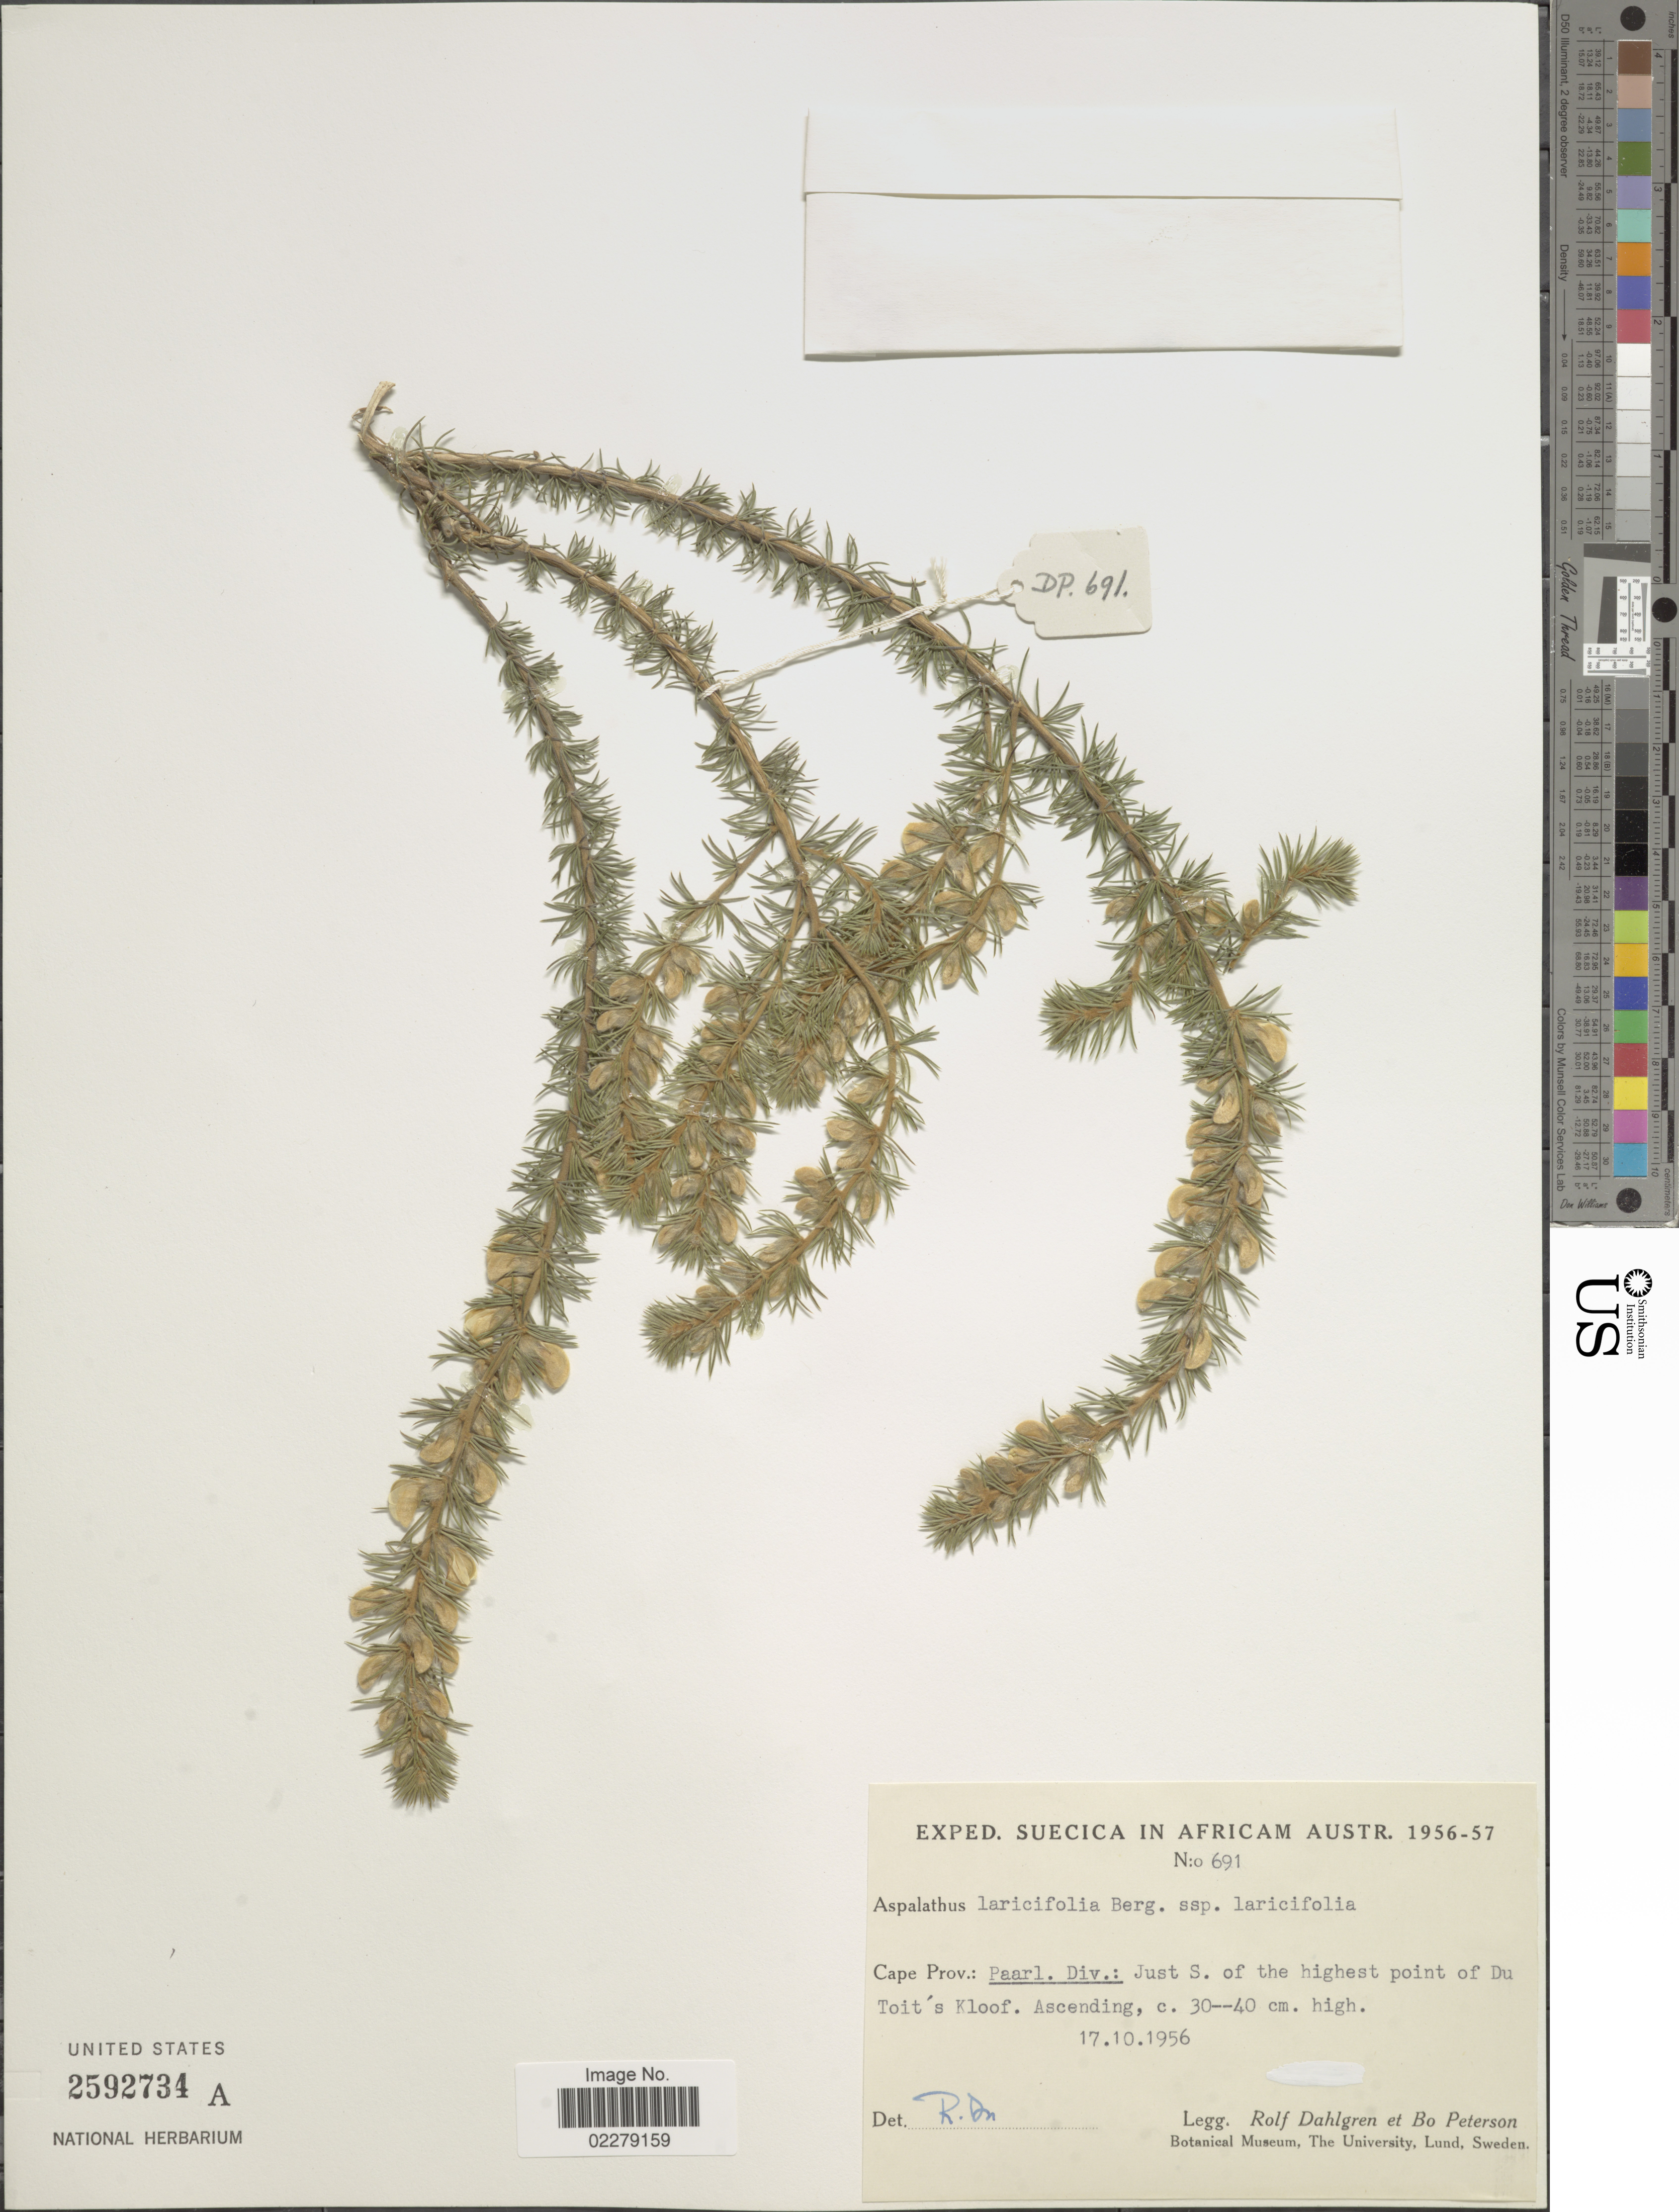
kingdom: Plantae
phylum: Tracheophyta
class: Magnoliopsida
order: Fabales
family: Fabaceae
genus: Aspalathus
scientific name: Aspalathus laricifolia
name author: P.J. Bergius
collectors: R. Dahlgren & B. H. Peterson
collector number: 691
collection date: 1956-10-17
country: South Africa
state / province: Western Cape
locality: Paarl Div.: Just S. of the highest point of Du Toit's Kloof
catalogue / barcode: US 2592734A